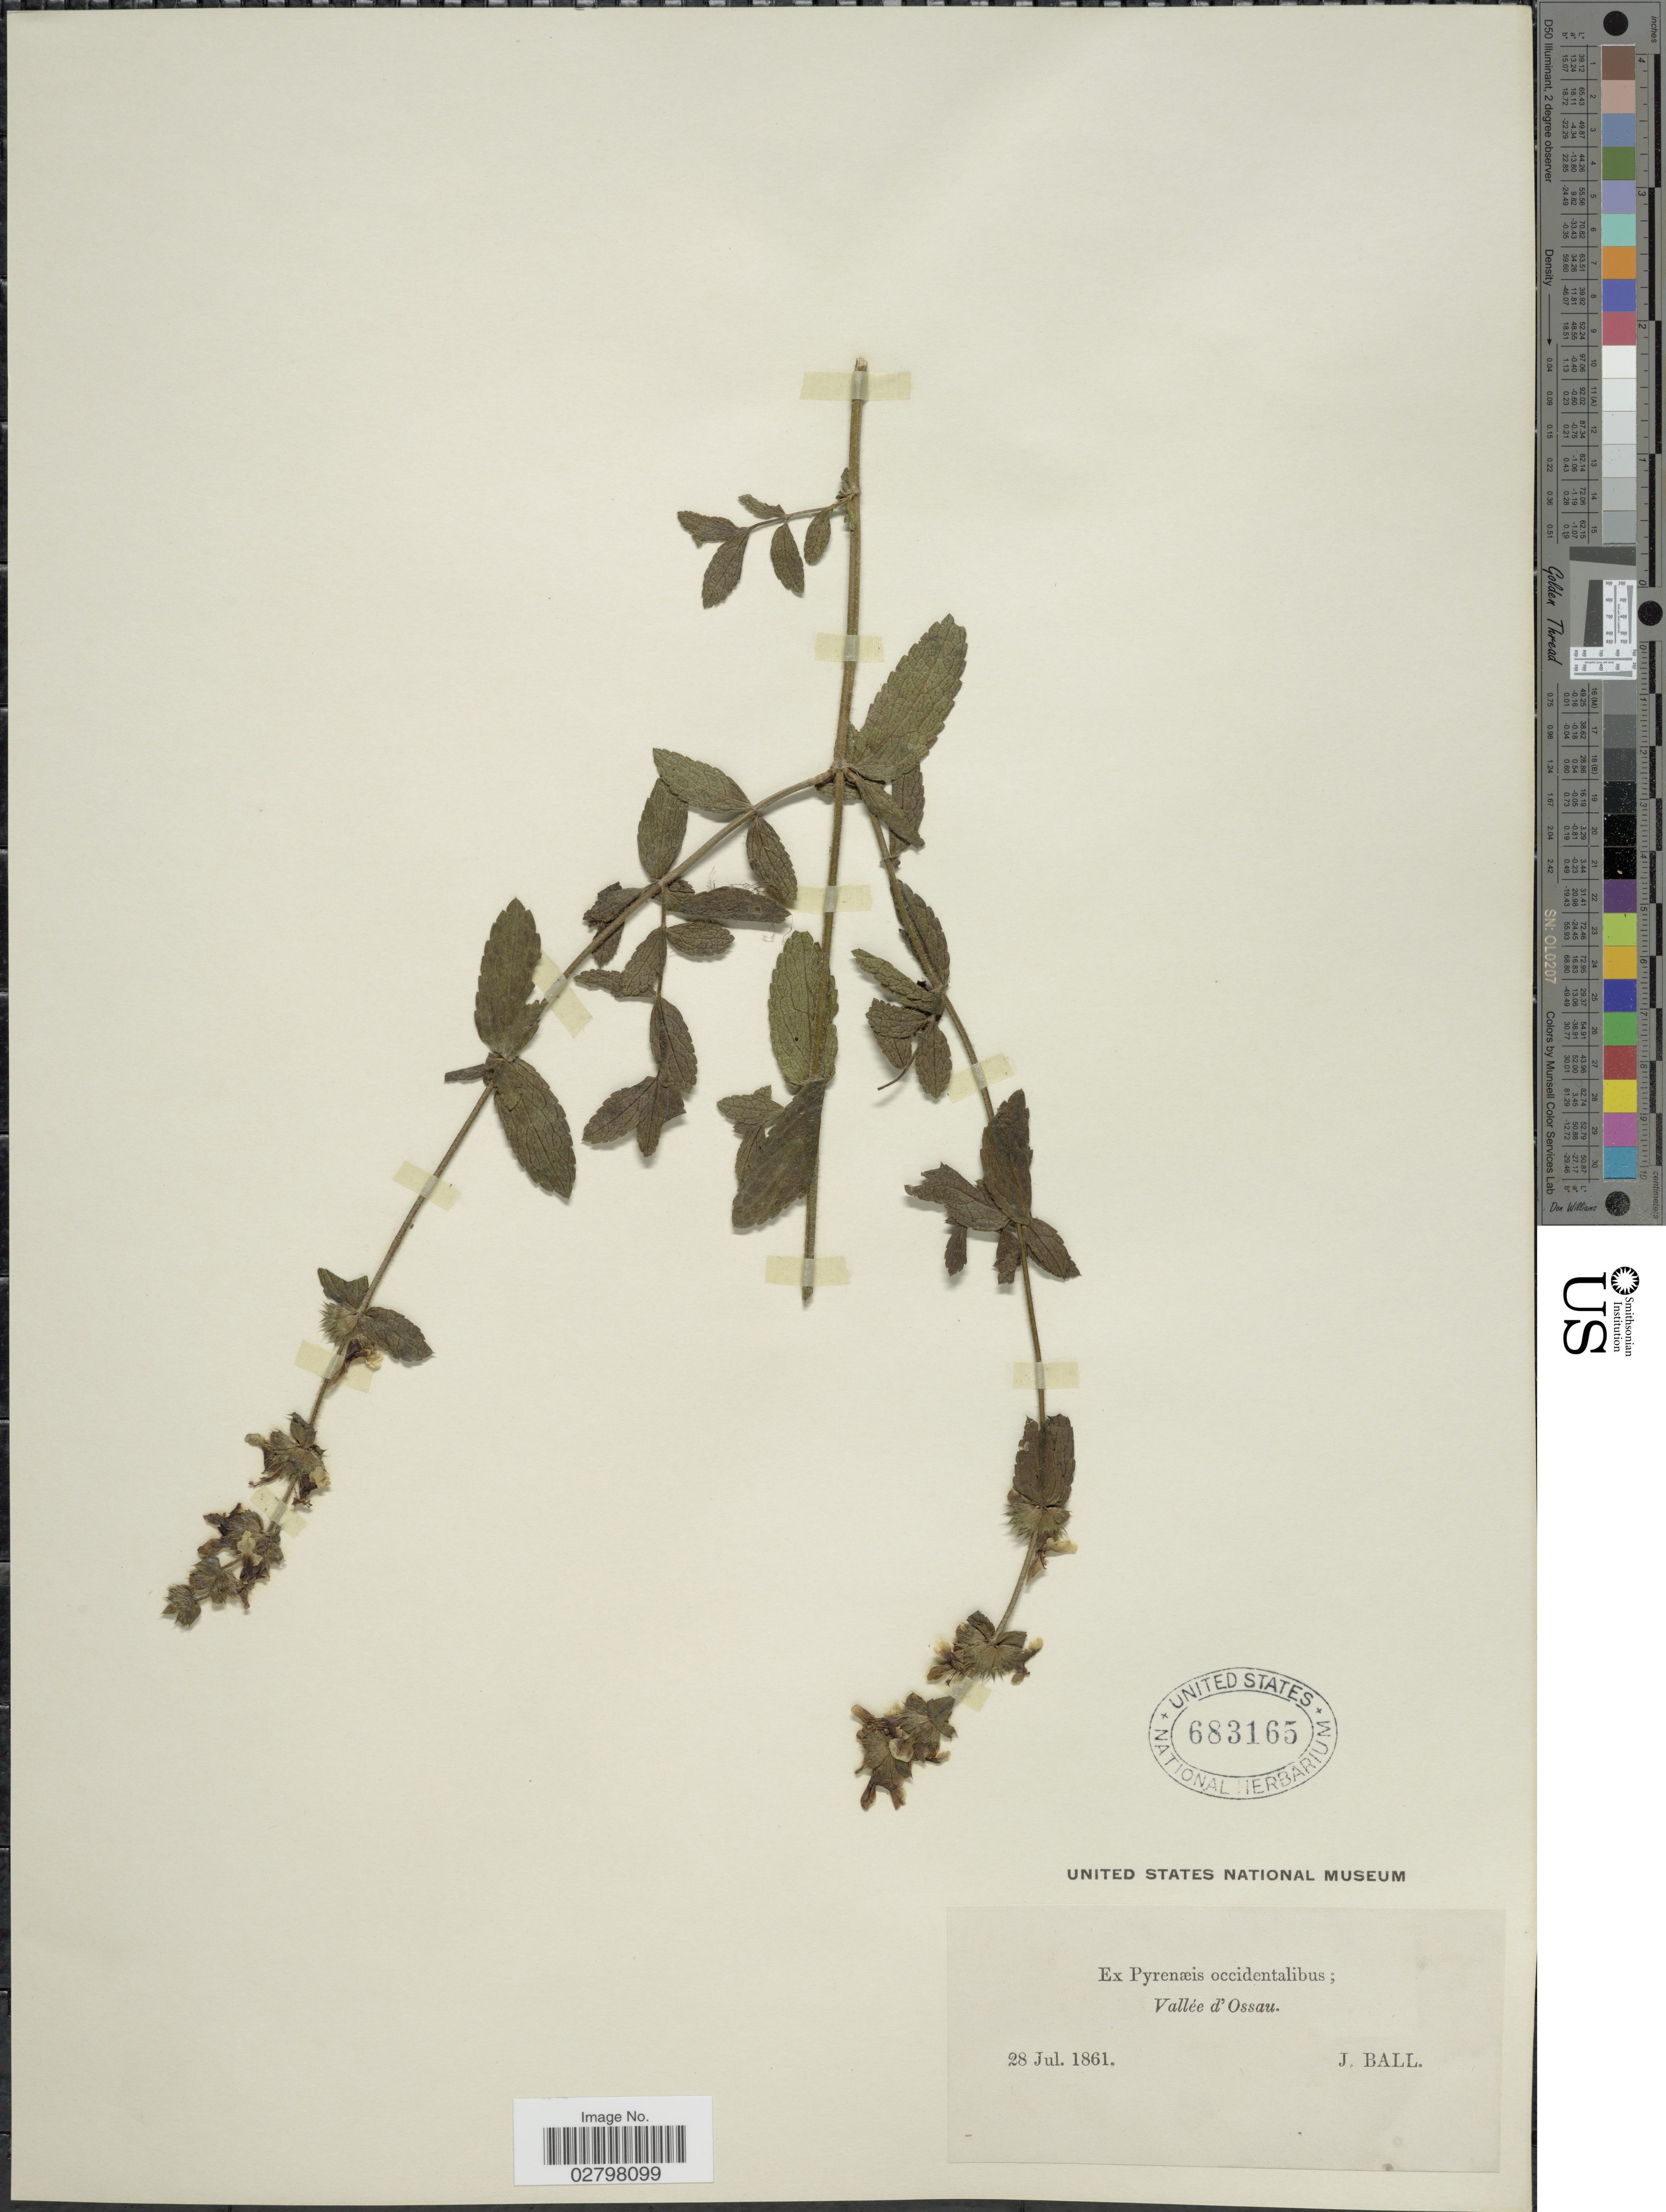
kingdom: Plantae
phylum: Tracheophyta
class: Magnoliopsida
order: Lamiales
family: Lamiaceae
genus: Stachys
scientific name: Stachys sp.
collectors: J. Ball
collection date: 1861-07-28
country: France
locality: Ex Pyrenæis occidentalibus; Vallée d'Ossau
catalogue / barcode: US 683165